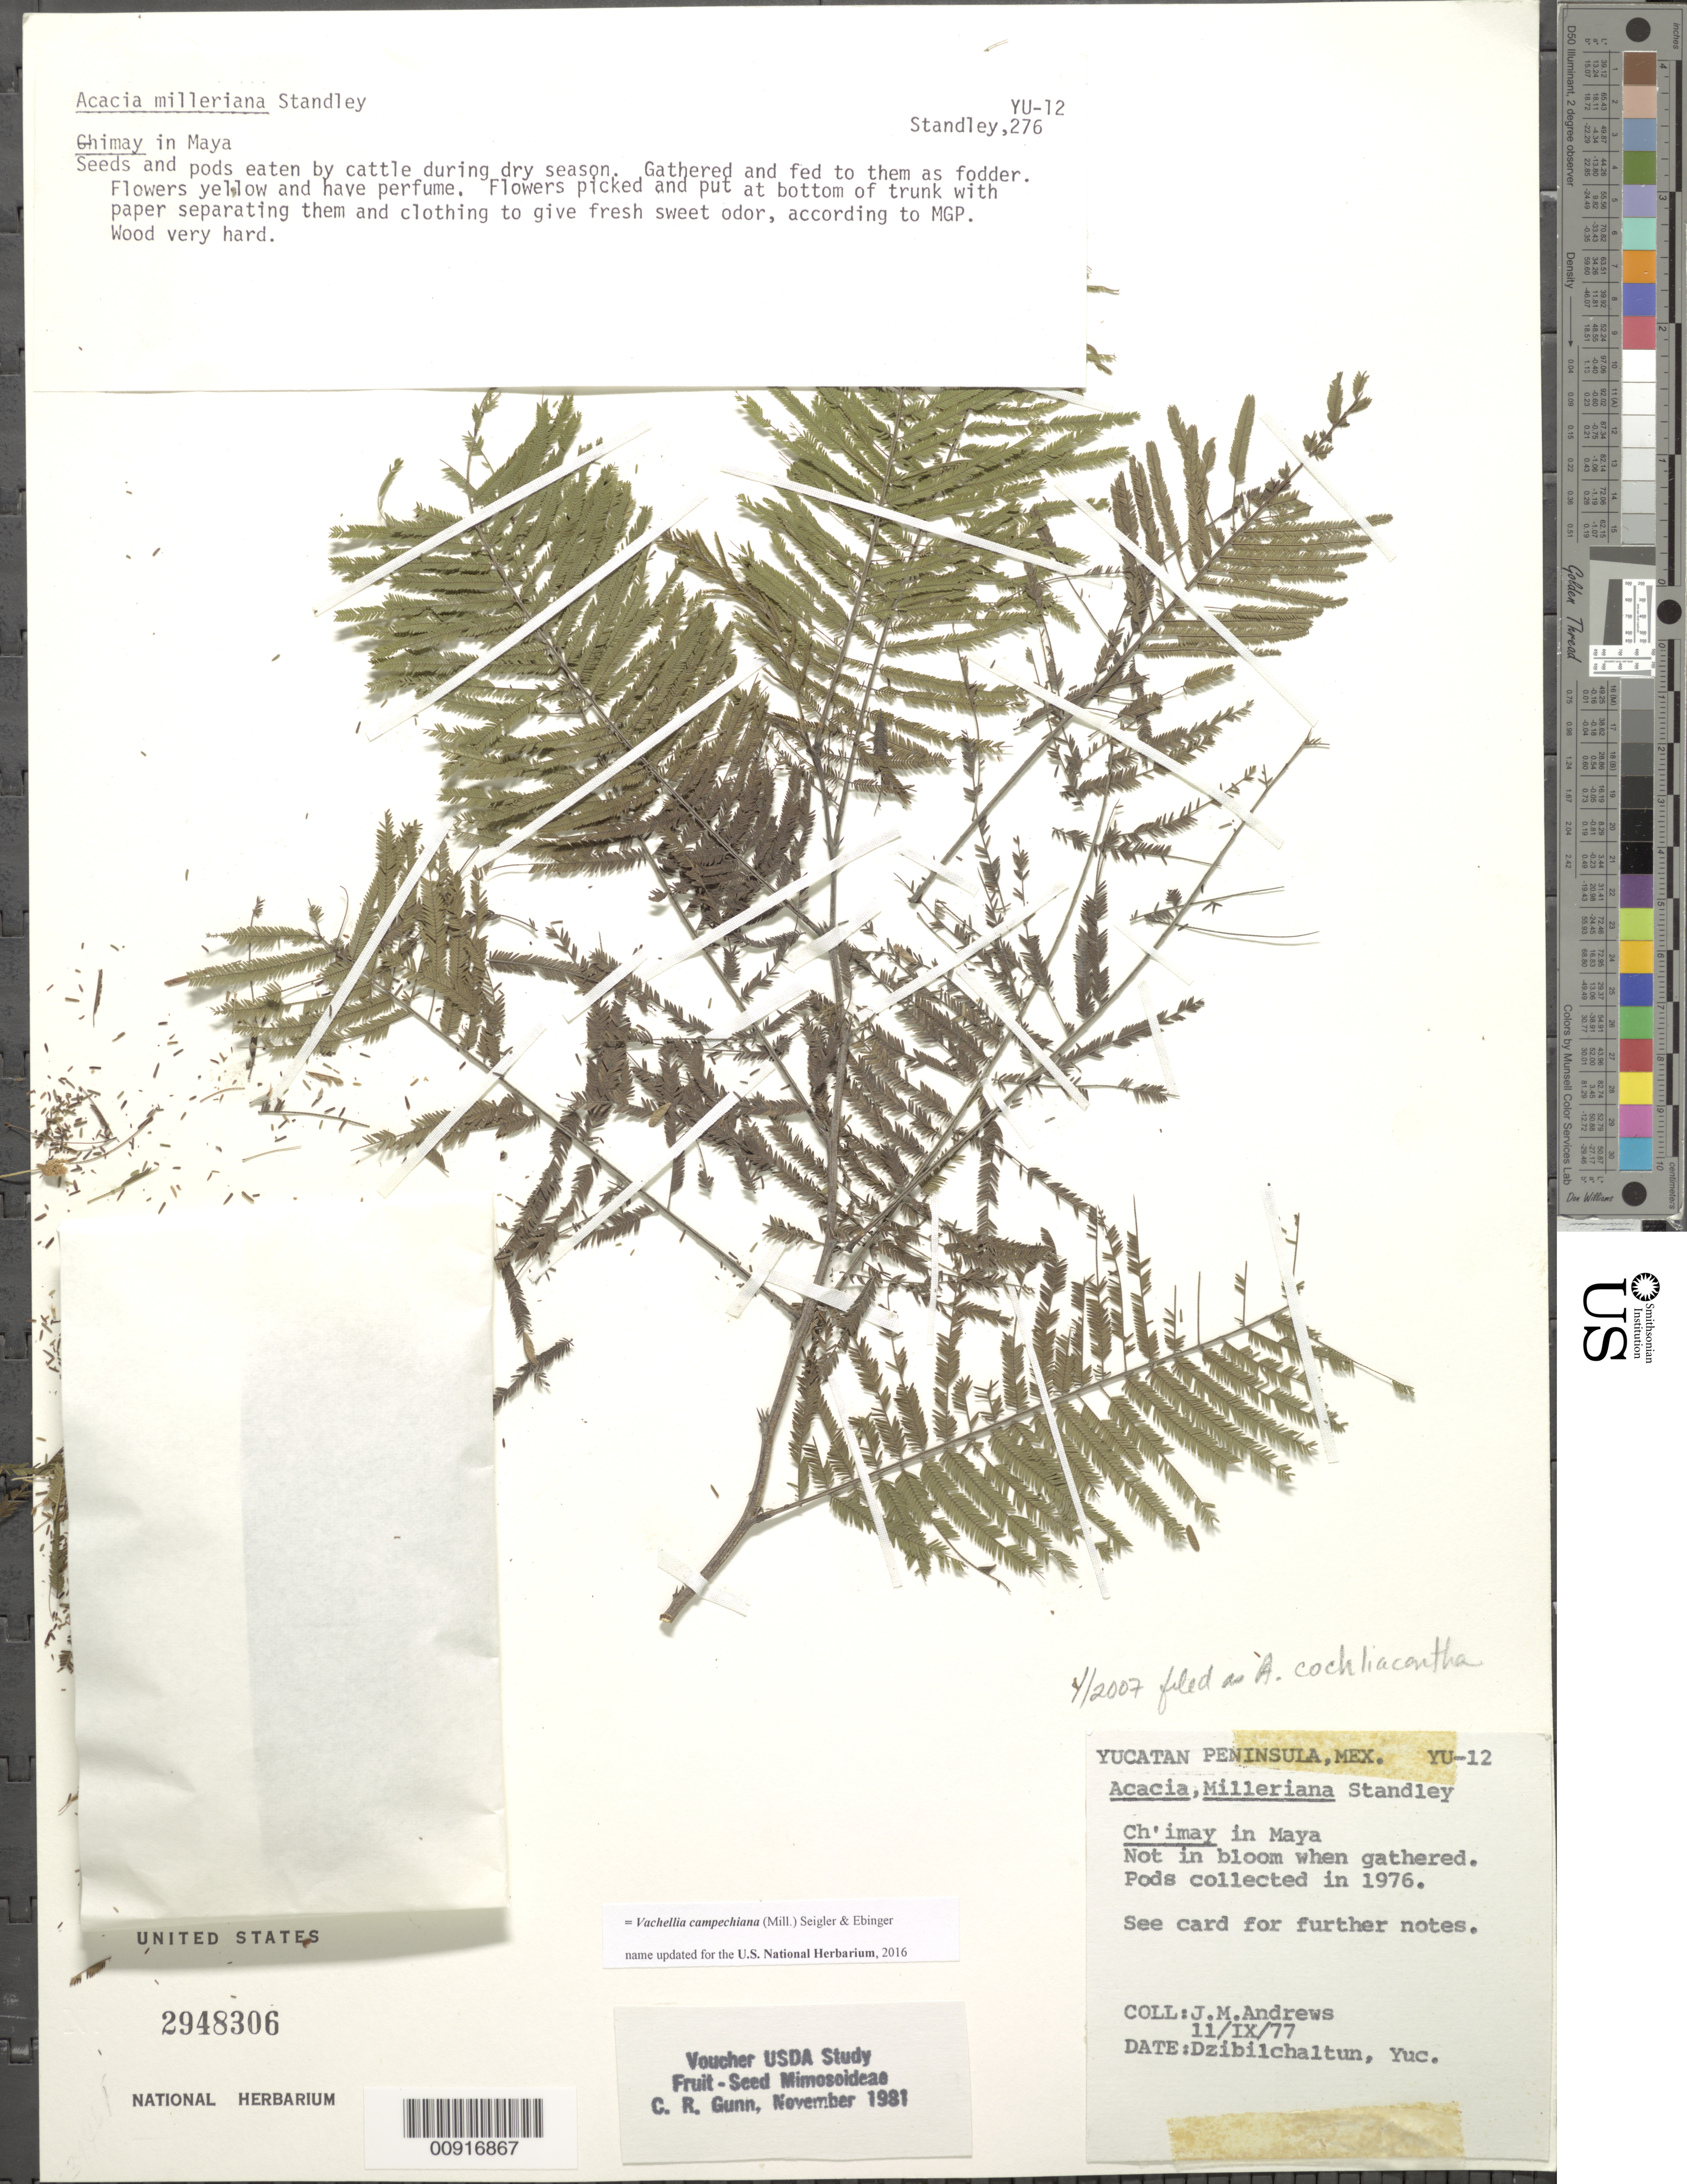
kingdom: Plantae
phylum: Tracheophyta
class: Magnoliopsida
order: Fabales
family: Fabaceae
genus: Vachellia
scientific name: Vachellia campechiana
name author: (Mill.) Seigler & Ebinger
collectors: J. M. Andrews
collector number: YU-12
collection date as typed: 11 Sep 1977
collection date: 1977-09-11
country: Mexico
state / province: Yucatán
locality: Dzibilchaltum, Yucatán.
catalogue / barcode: US 2948306